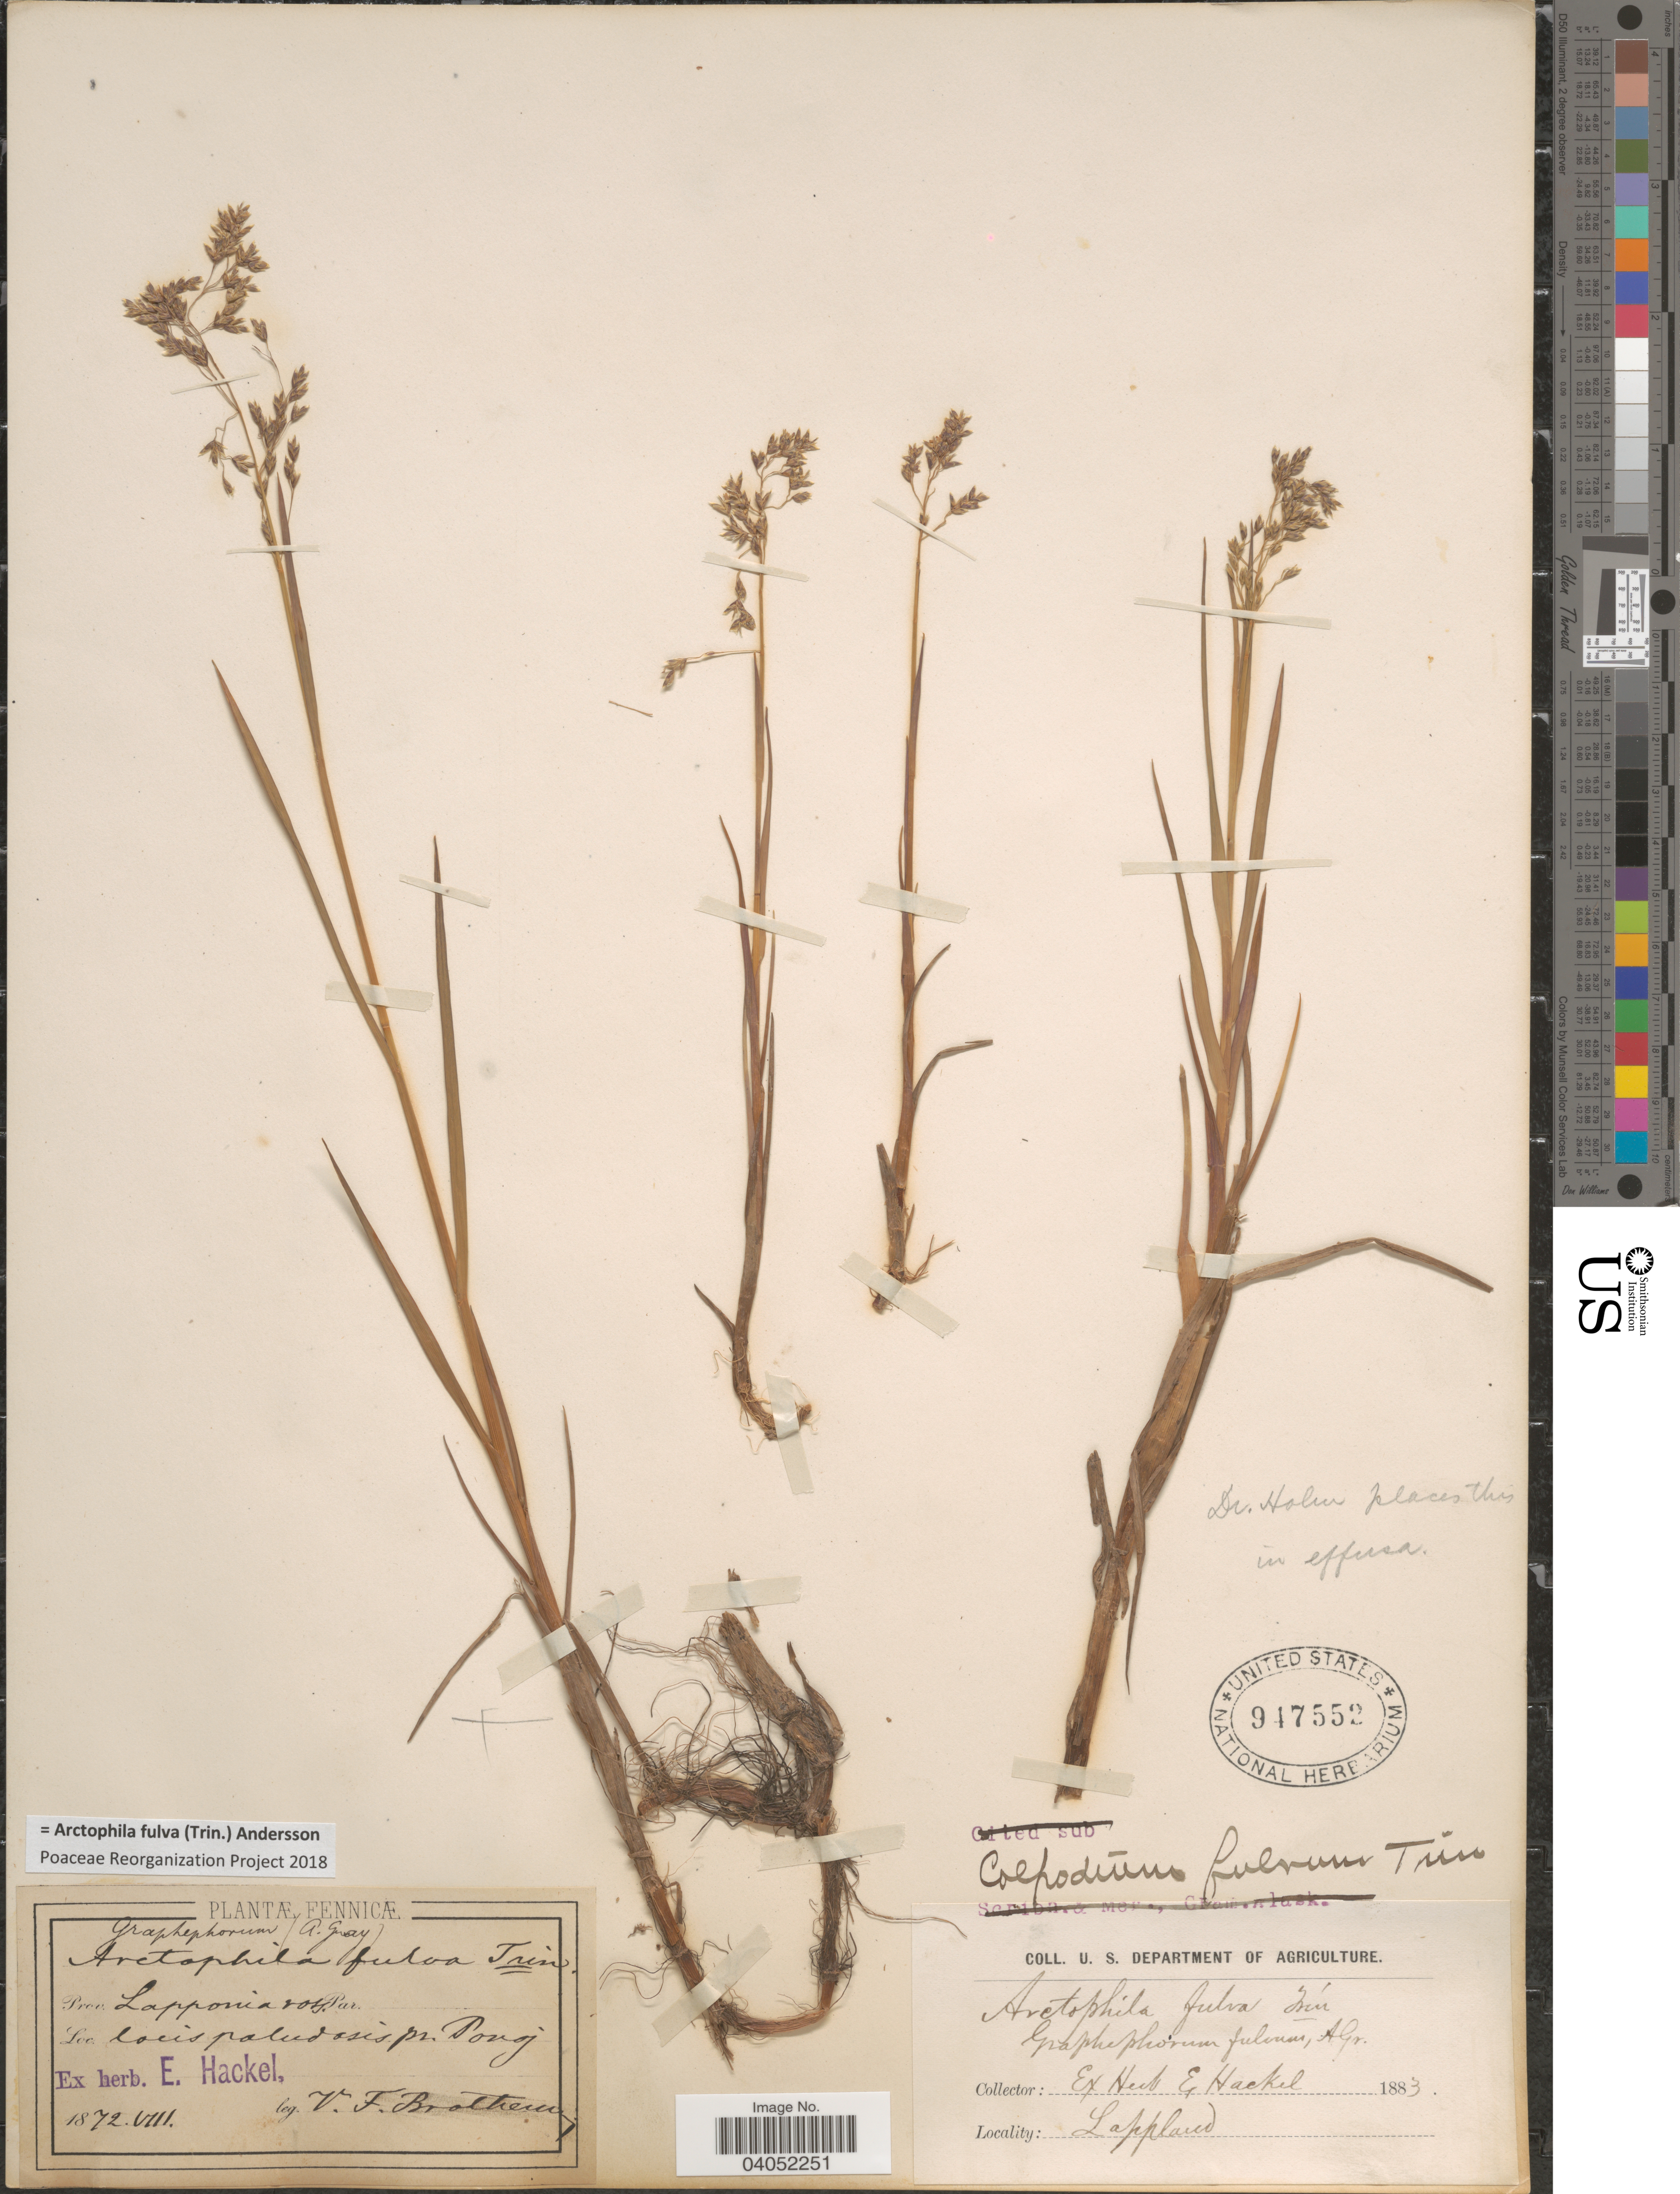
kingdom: Plantae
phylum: Tracheophyta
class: Liliopsida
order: Poales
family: Poaceae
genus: Arctophila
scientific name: Arctophila fulva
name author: (Trin.) Andersson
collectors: V. F. Brotherus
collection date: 1872-08/1883-08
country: Finland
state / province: Lappi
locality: Fennicæ. Prov. Lapponia ross. Locis paludosis pr. Ponoj. Lappland.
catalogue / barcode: US 947552